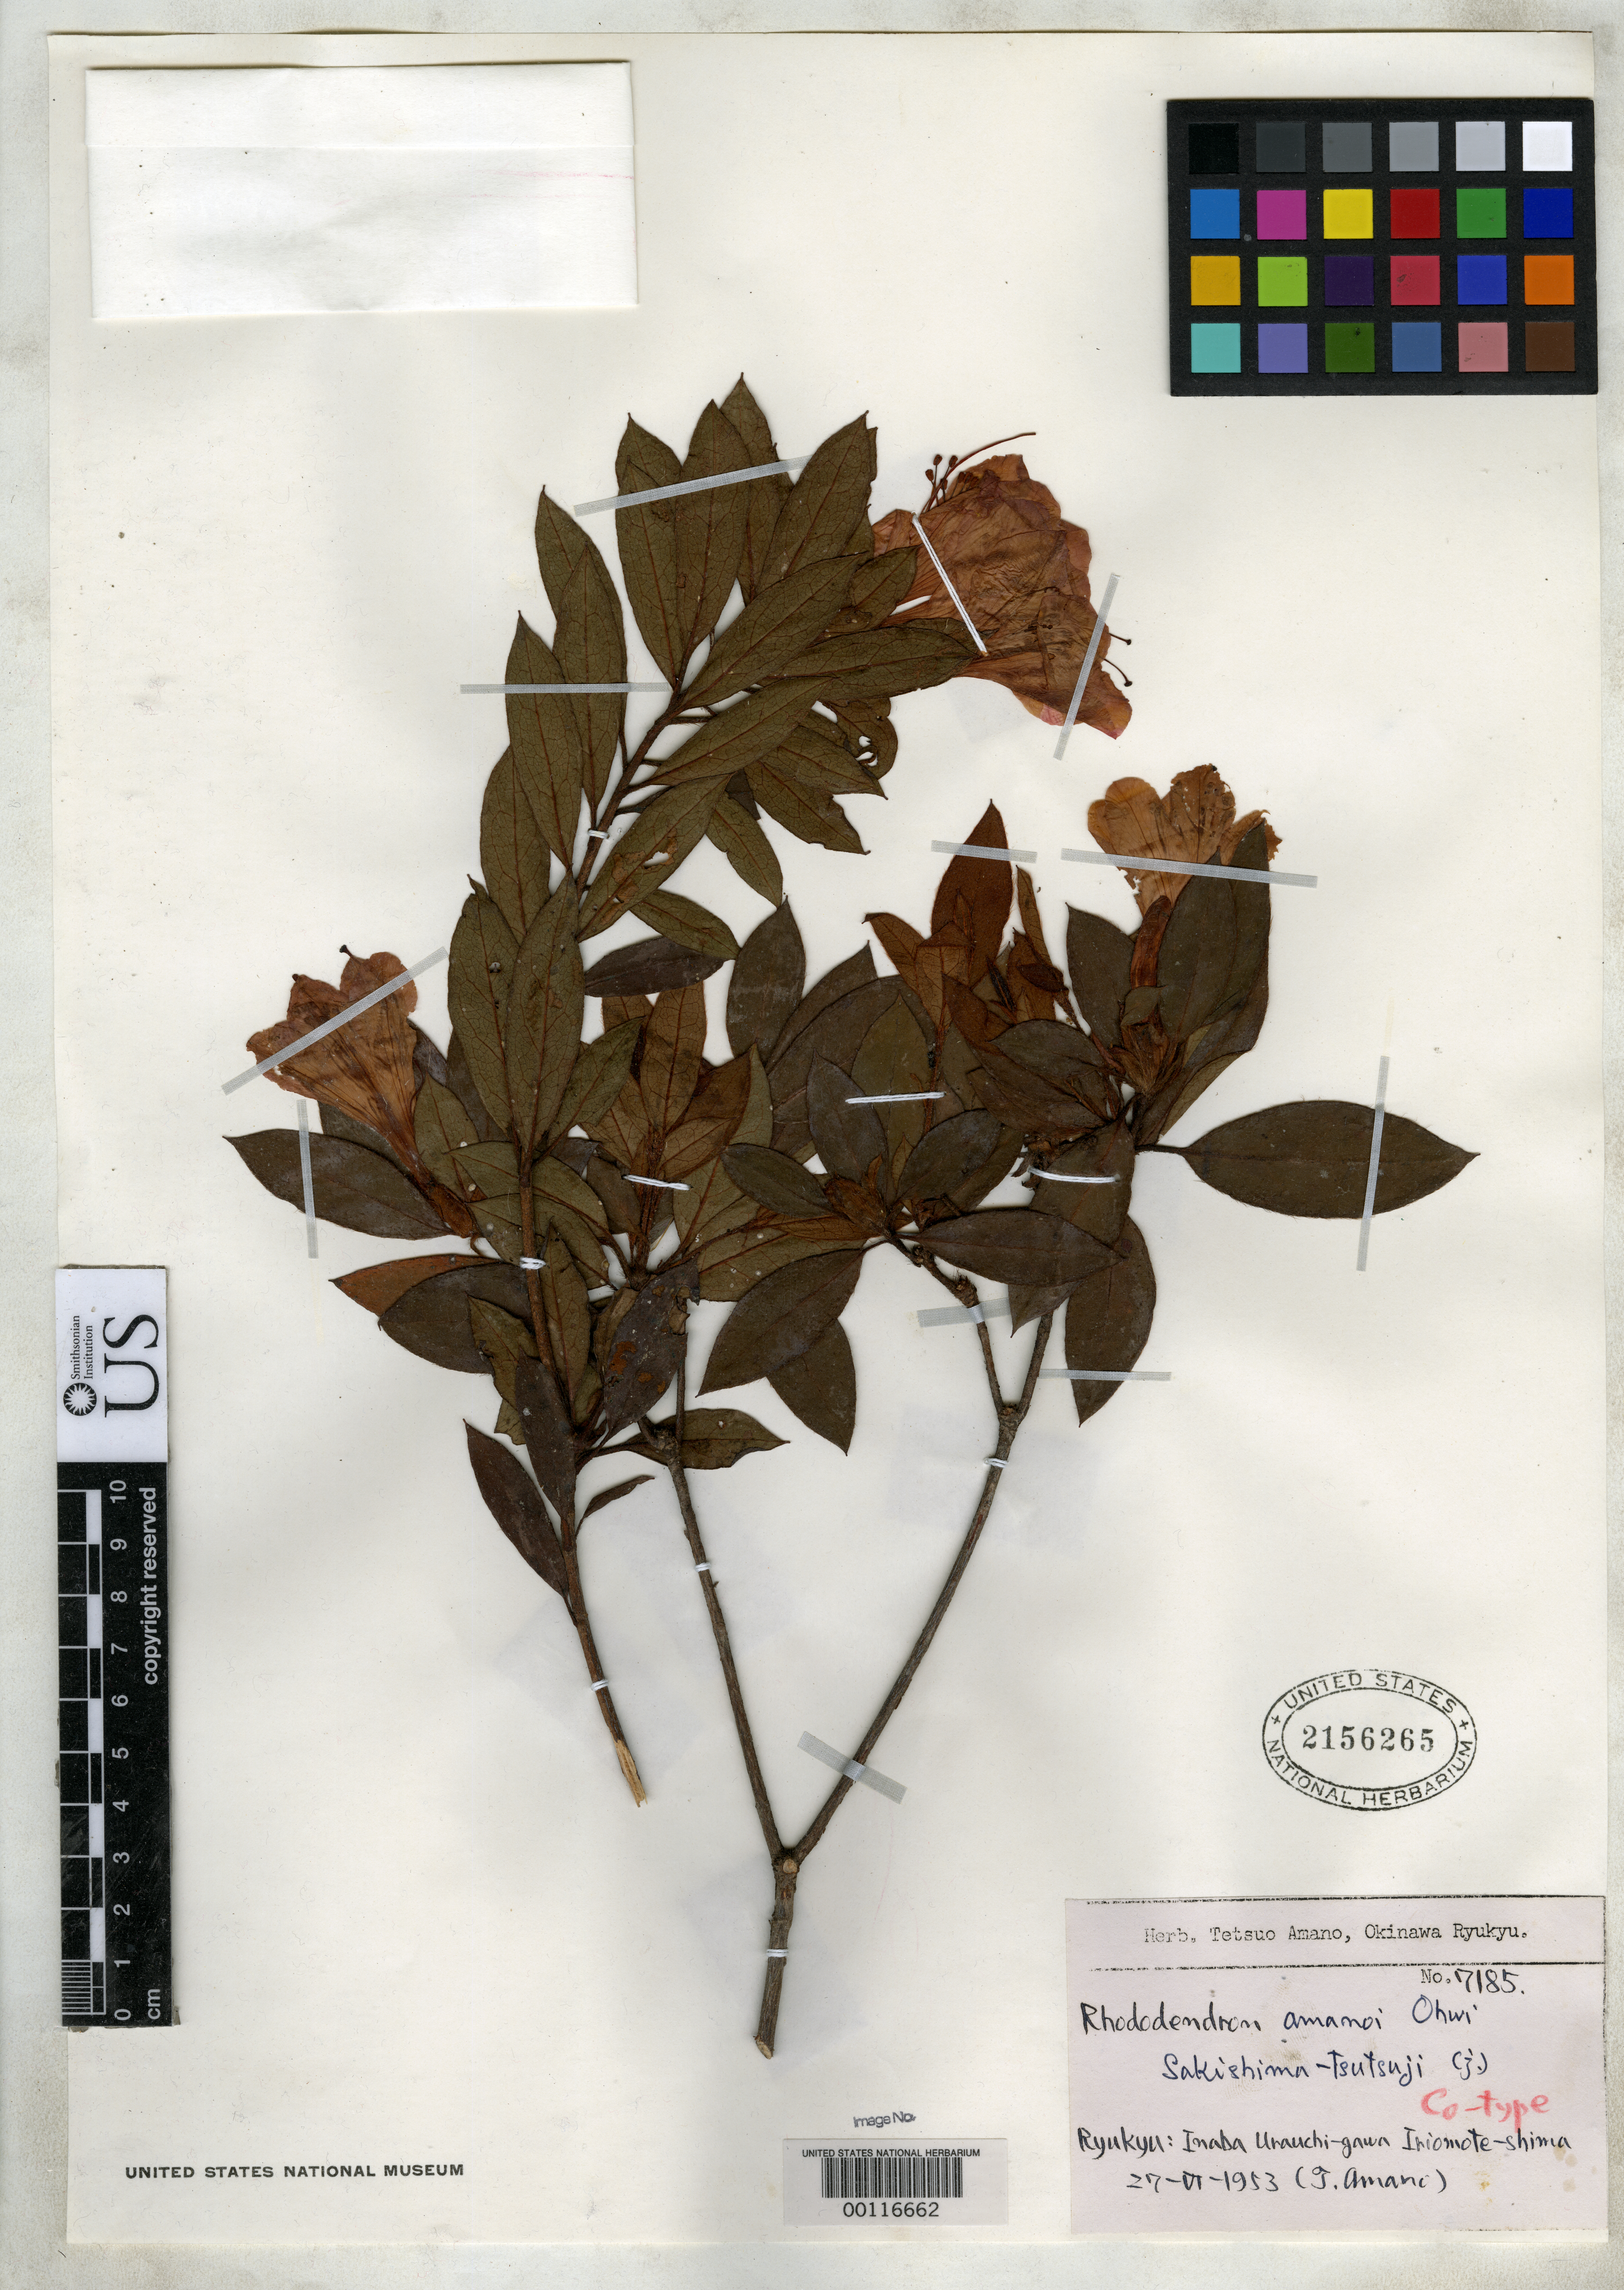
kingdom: Plantae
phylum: Tracheophyta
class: Magnoliopsida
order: Ericales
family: Ericaceae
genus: Rhododendron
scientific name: Rhododendron amanoi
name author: Ohwi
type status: Type Collection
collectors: T. Amano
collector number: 7185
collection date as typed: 27 Jun 1953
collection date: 1953-06-27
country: Japan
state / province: Okinawa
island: Iriomote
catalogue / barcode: US 2156265